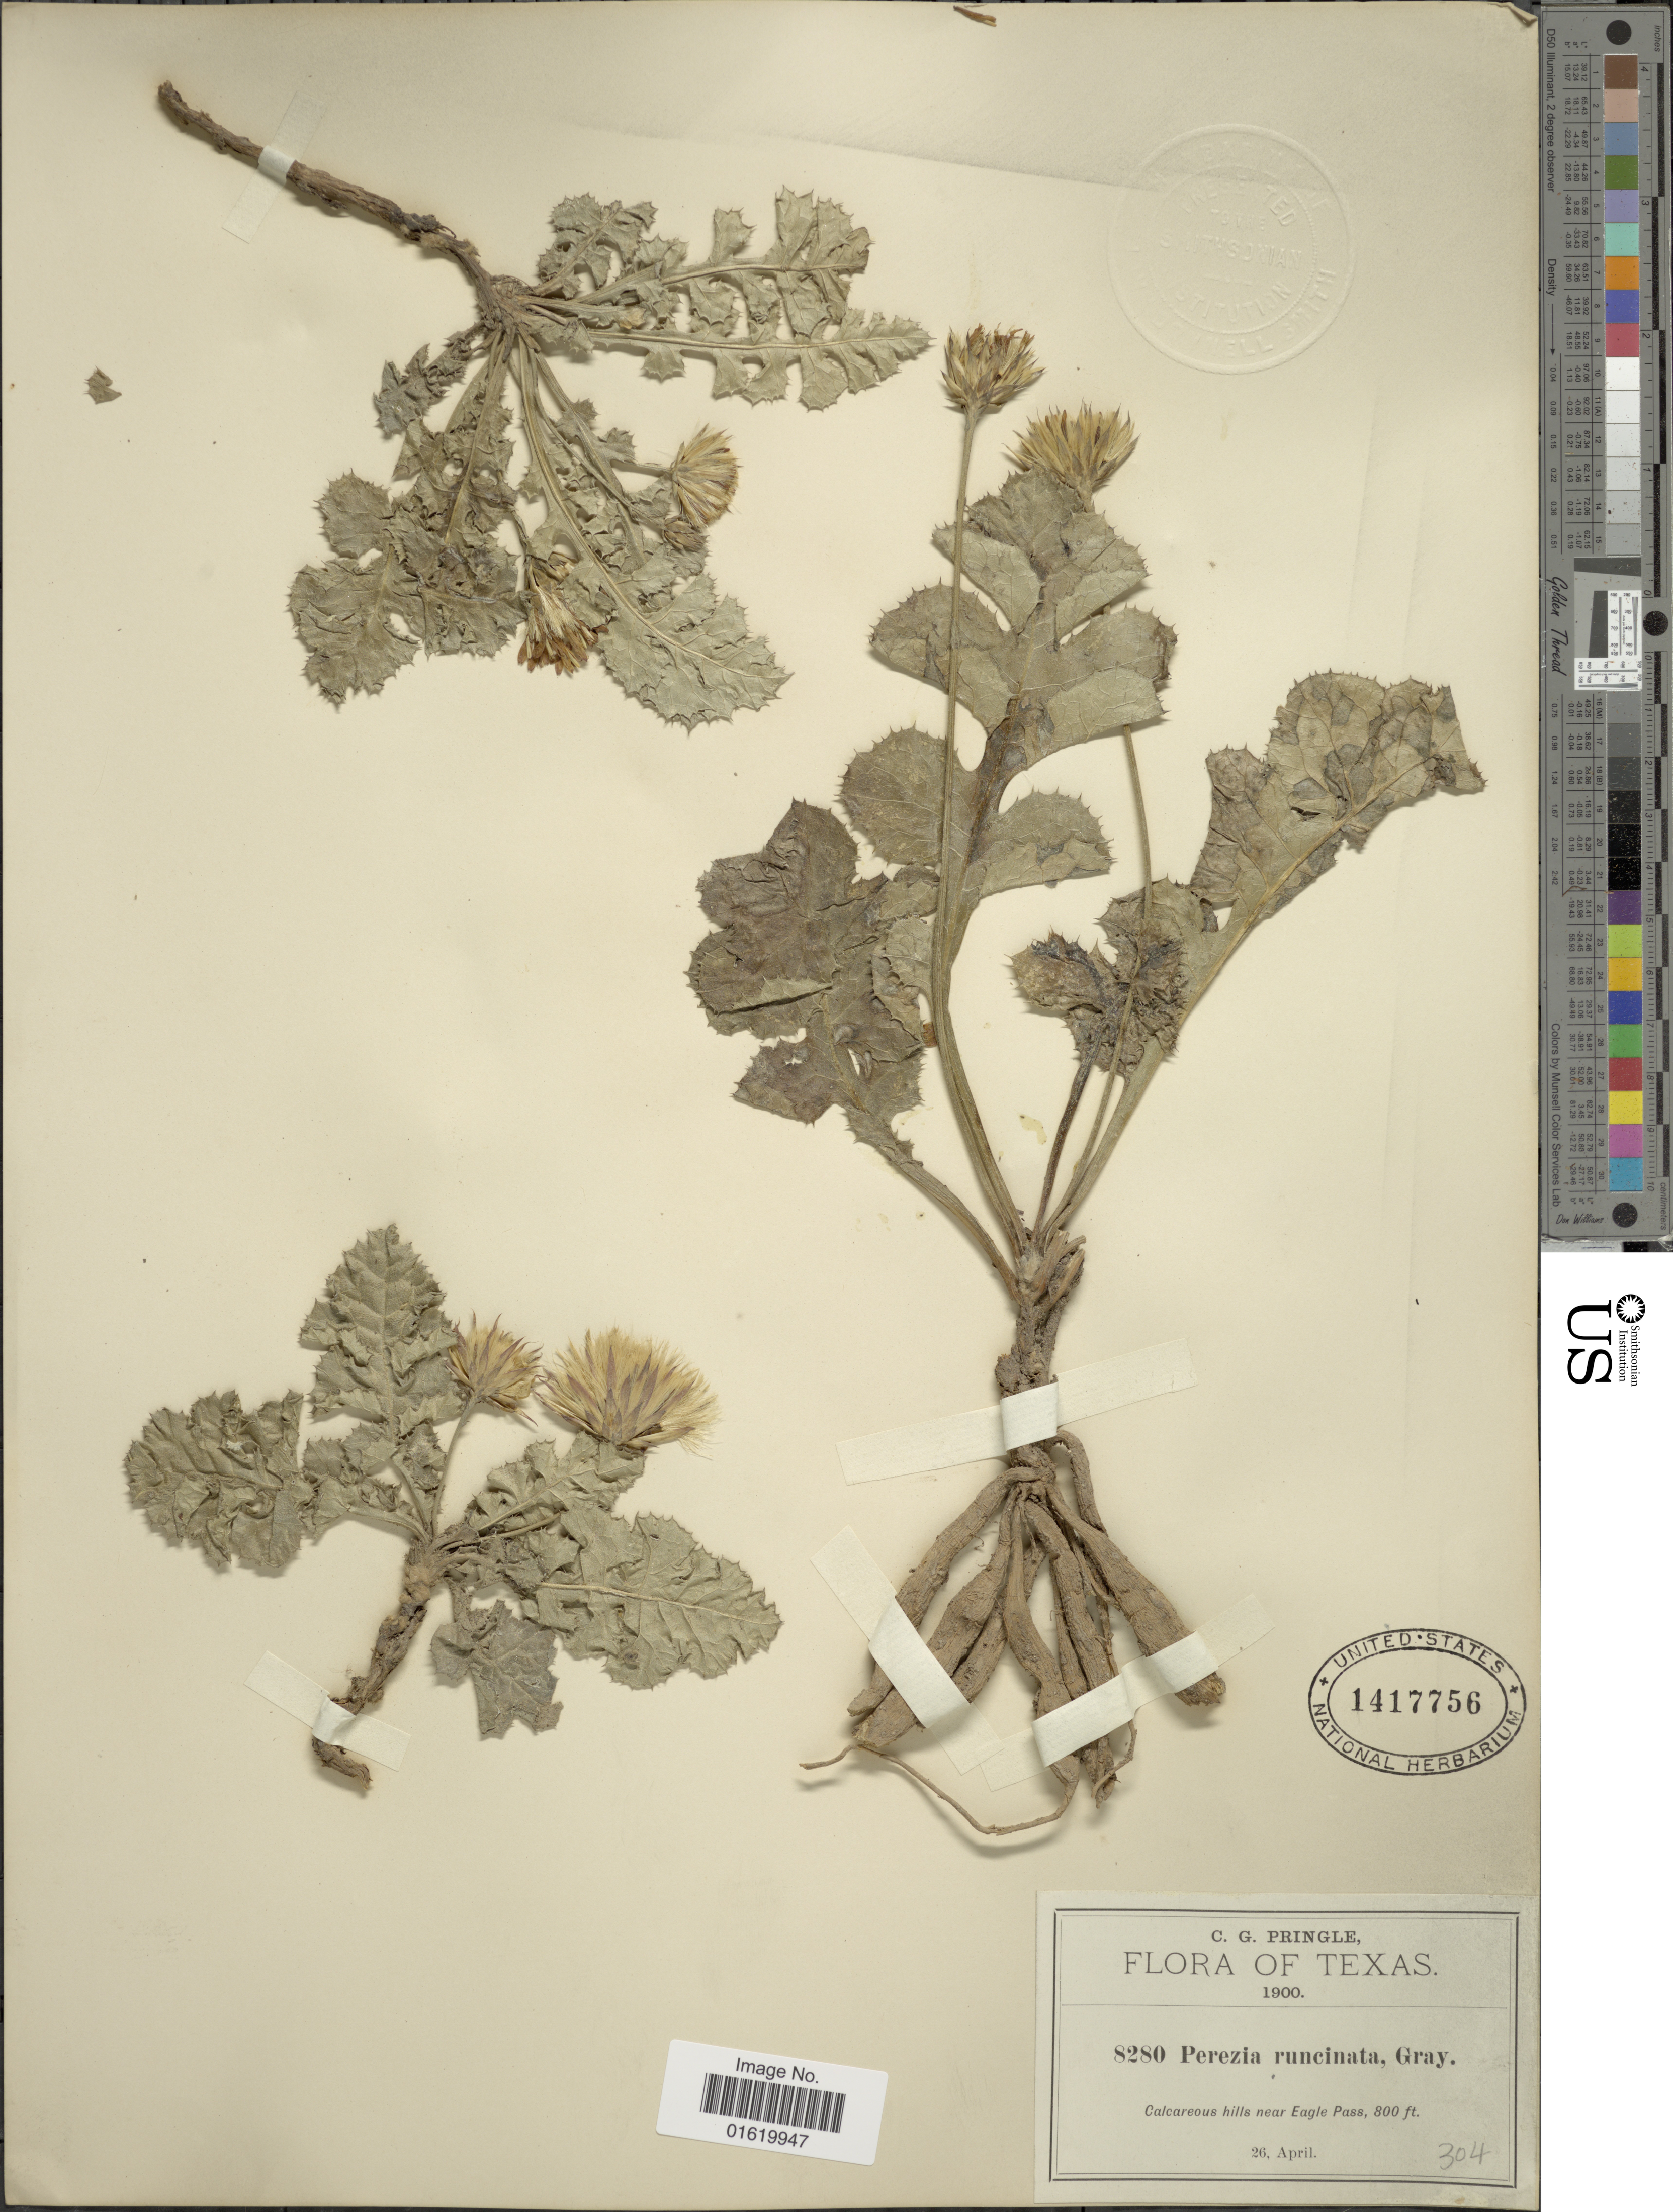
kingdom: Plantae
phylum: Tracheophyta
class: Magnoliopsida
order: Asterales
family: Asteraceae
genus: Acourtia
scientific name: Acourtia runcinata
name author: (D. Don) B.L. Turner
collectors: C. G. Pringle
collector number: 8280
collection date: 1900-04-26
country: United States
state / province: Texas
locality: Calcareous hills near Eagle Pass.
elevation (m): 244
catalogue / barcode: US 1417756